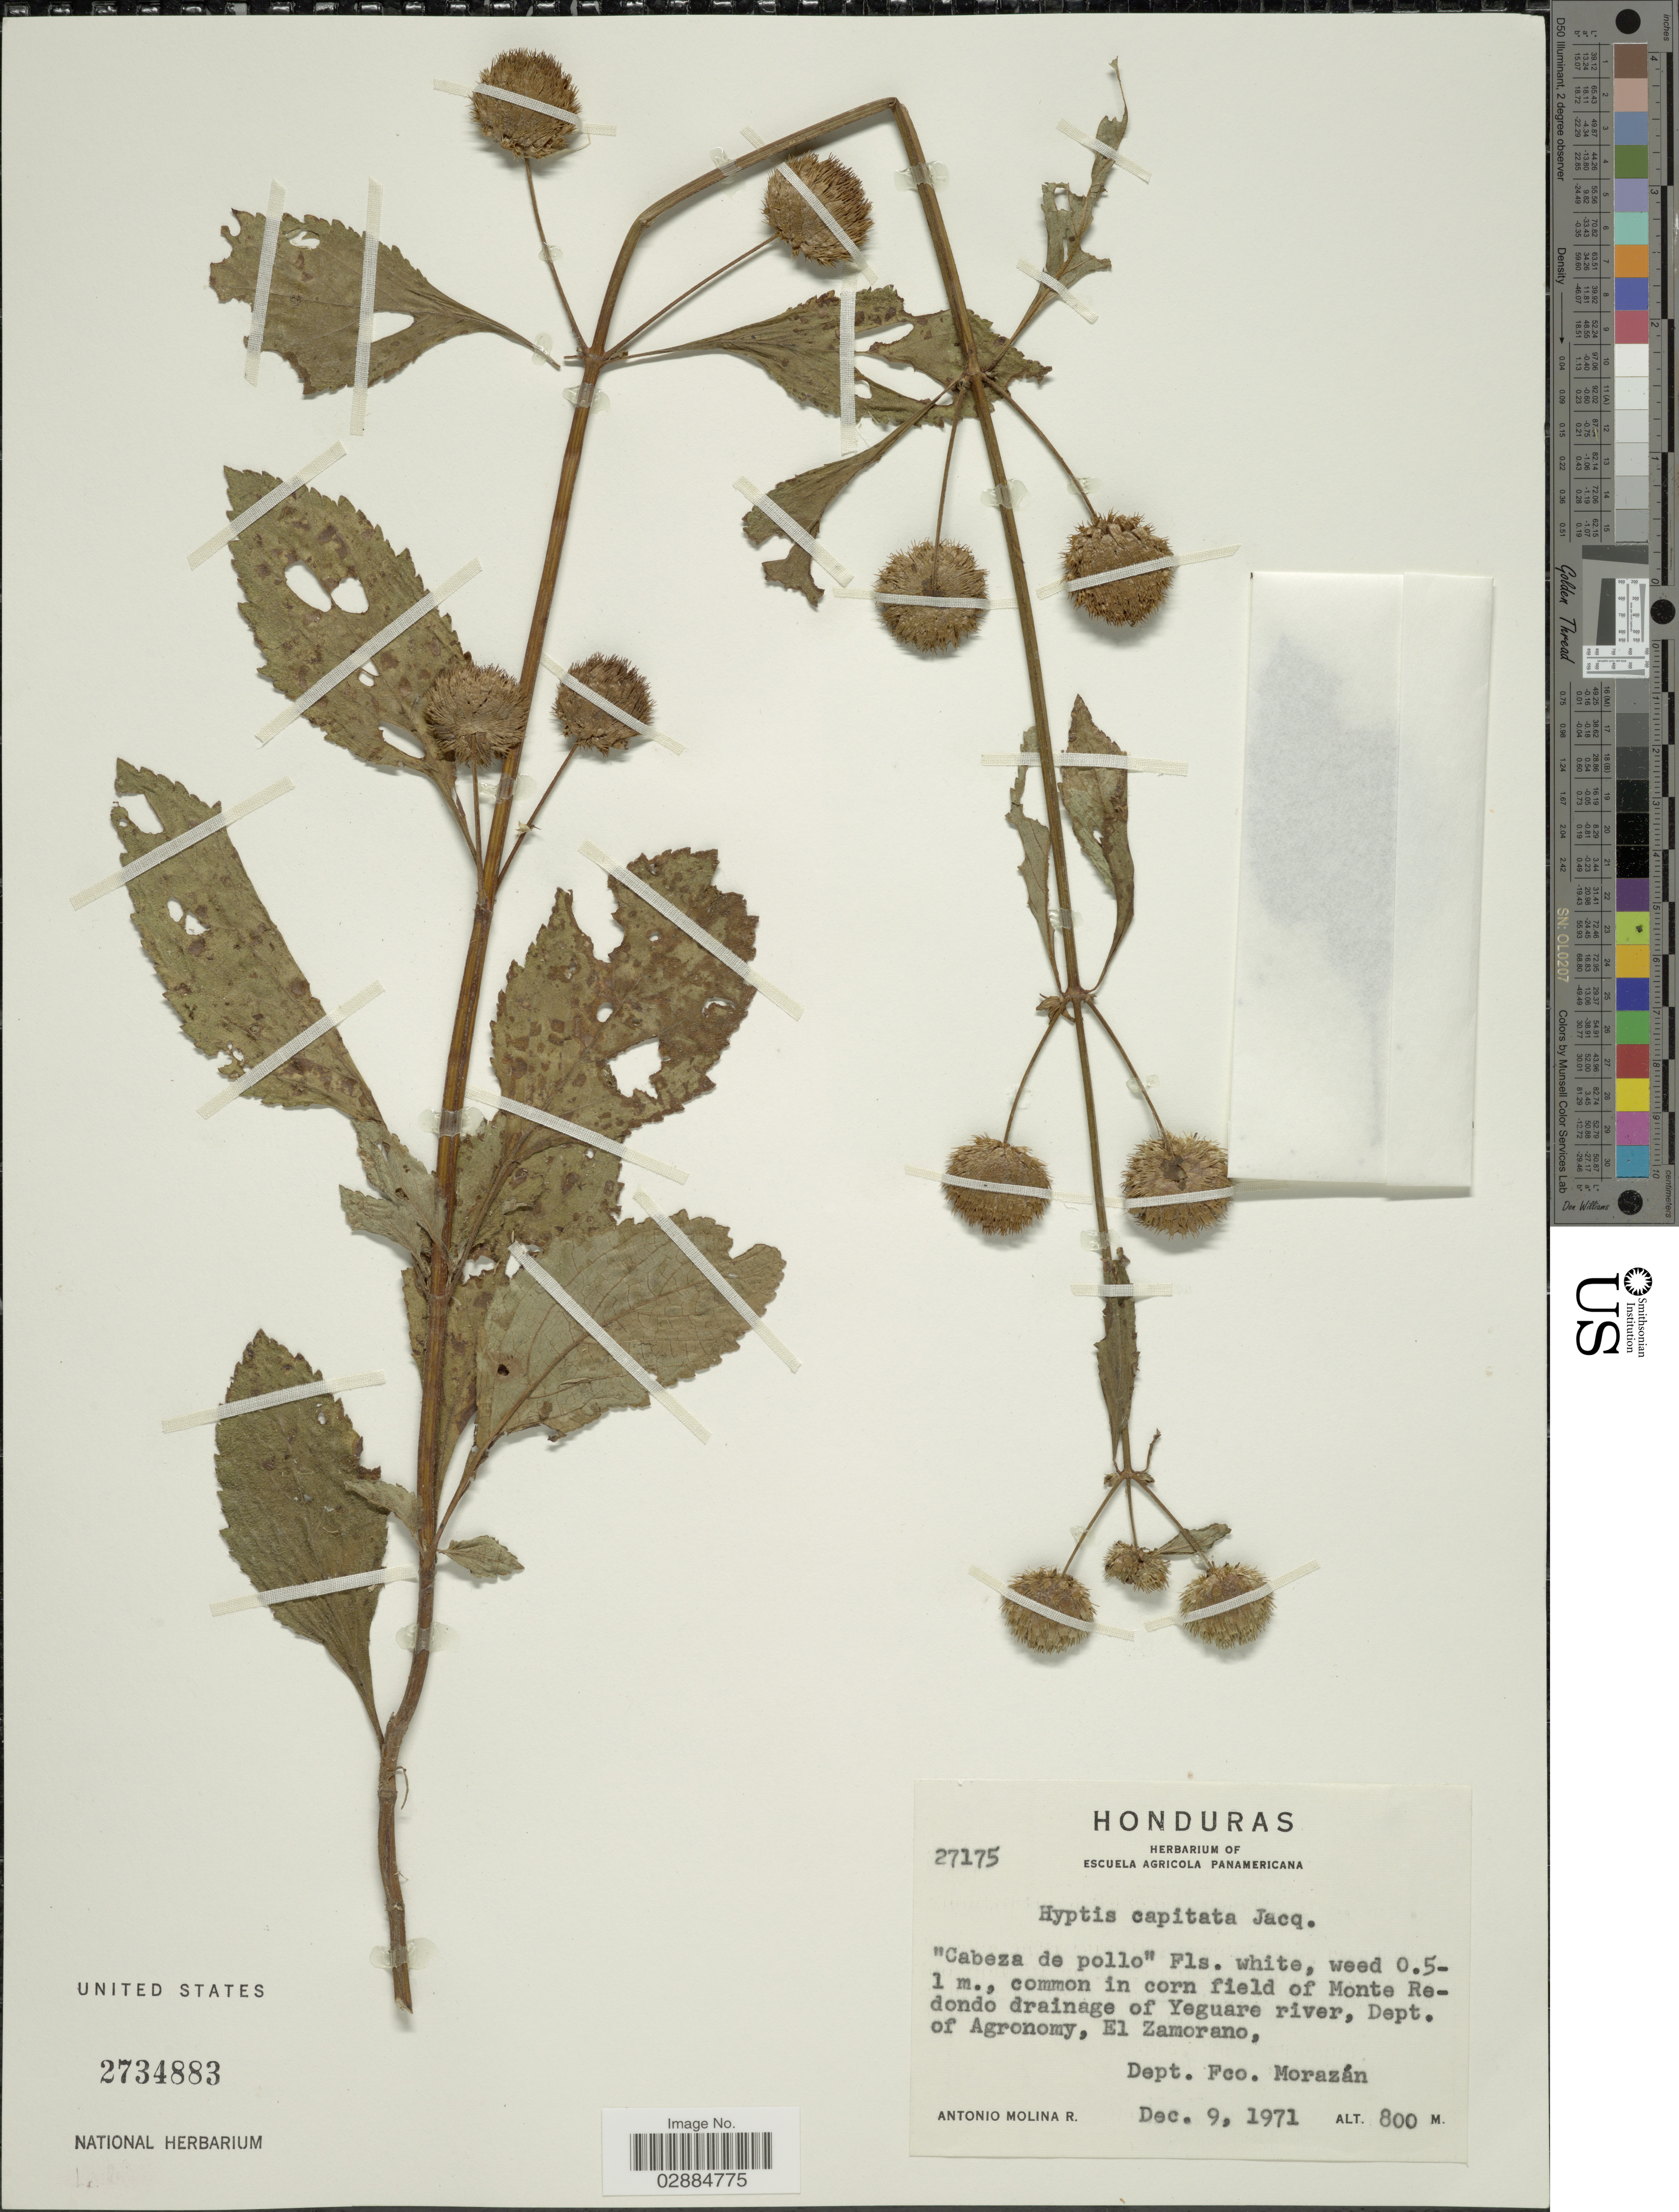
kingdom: Plantae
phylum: Tracheophyta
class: Magnoliopsida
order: Lamiales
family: Lamiaceae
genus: Hyptis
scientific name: Hyptis capitata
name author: Jacq.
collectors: A. Molina R.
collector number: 27175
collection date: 1971-12-09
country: Honduras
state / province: Fco. Morazán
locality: Common in corn field of Monte Redondo drainage of Yeguare river, Dept. of Agronomy, El Zamorano, Dept. Fco. Morazán.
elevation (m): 800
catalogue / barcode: US 2734883